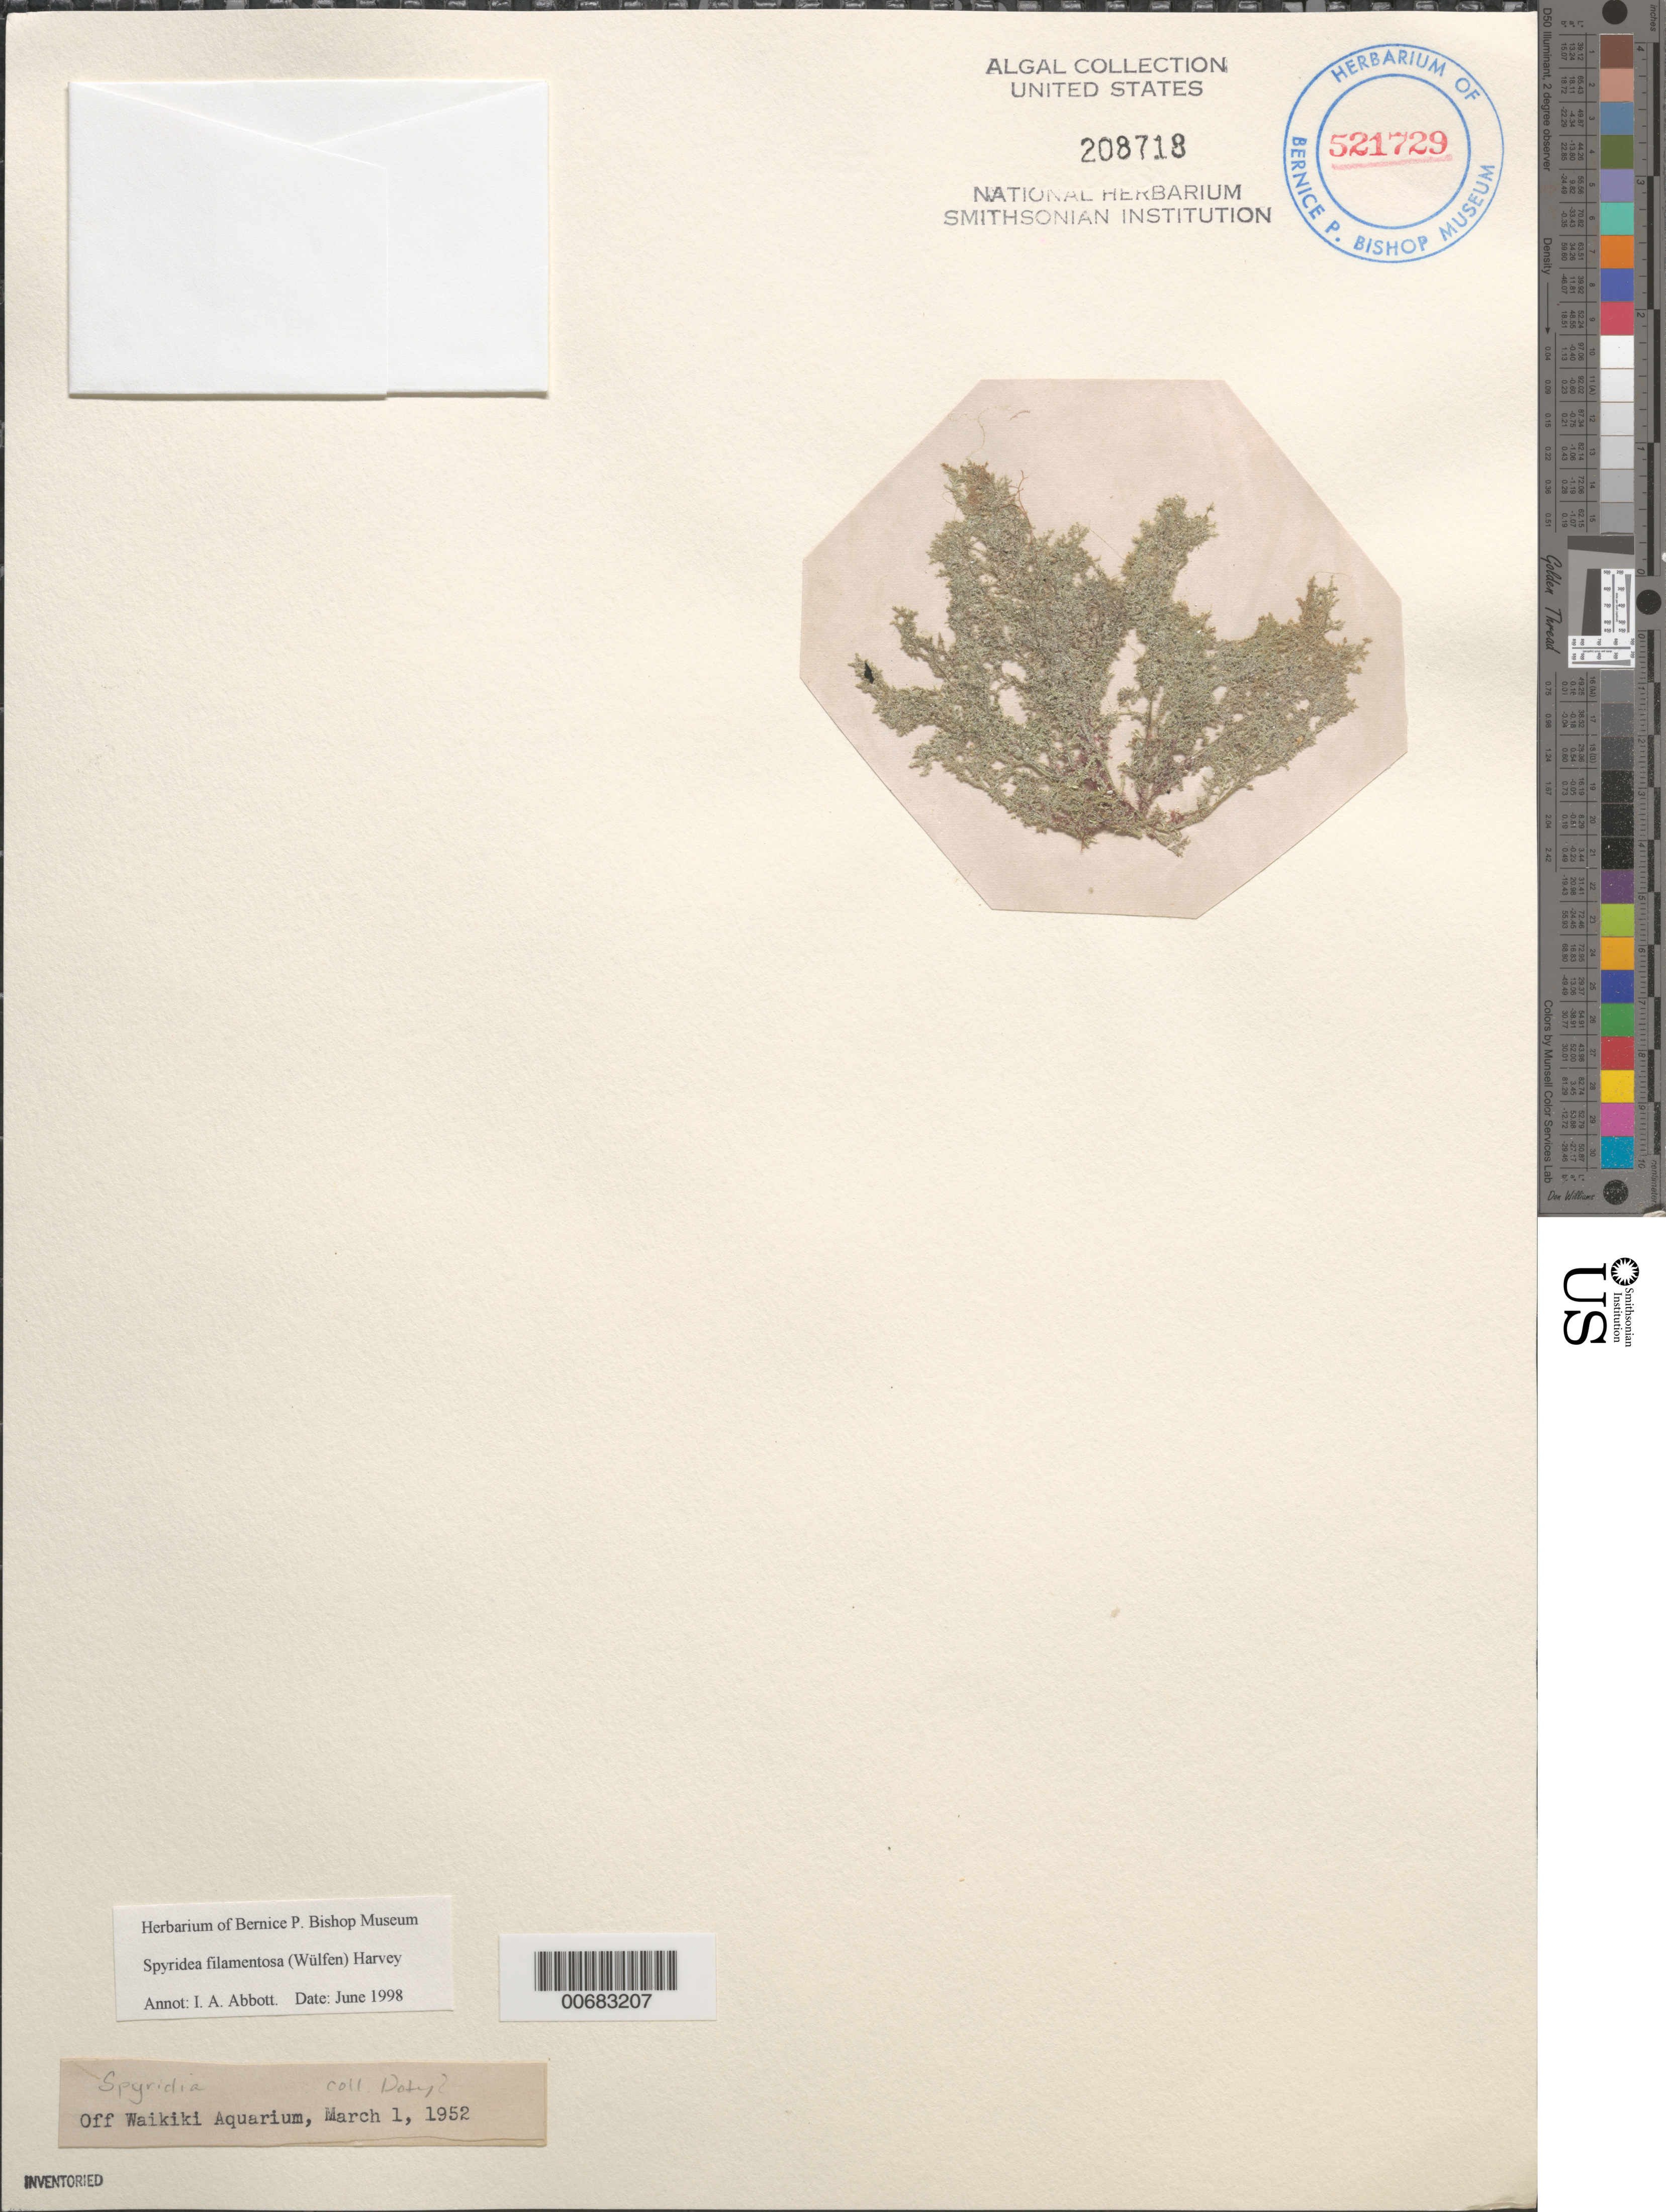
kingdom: Chromista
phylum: Ochrophyta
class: Phaeophyceae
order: Ectocarpales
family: Acinetosporaceae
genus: Hincksia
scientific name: Hincksia mitchelliae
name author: (Harv.) P.C. Silva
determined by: Abbott, Isabella A.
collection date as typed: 01 Mar 1952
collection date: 1952-03-01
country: United States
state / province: Hawaii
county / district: Honolulu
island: Oahu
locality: Off Waikiki Aquarium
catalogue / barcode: US 208718